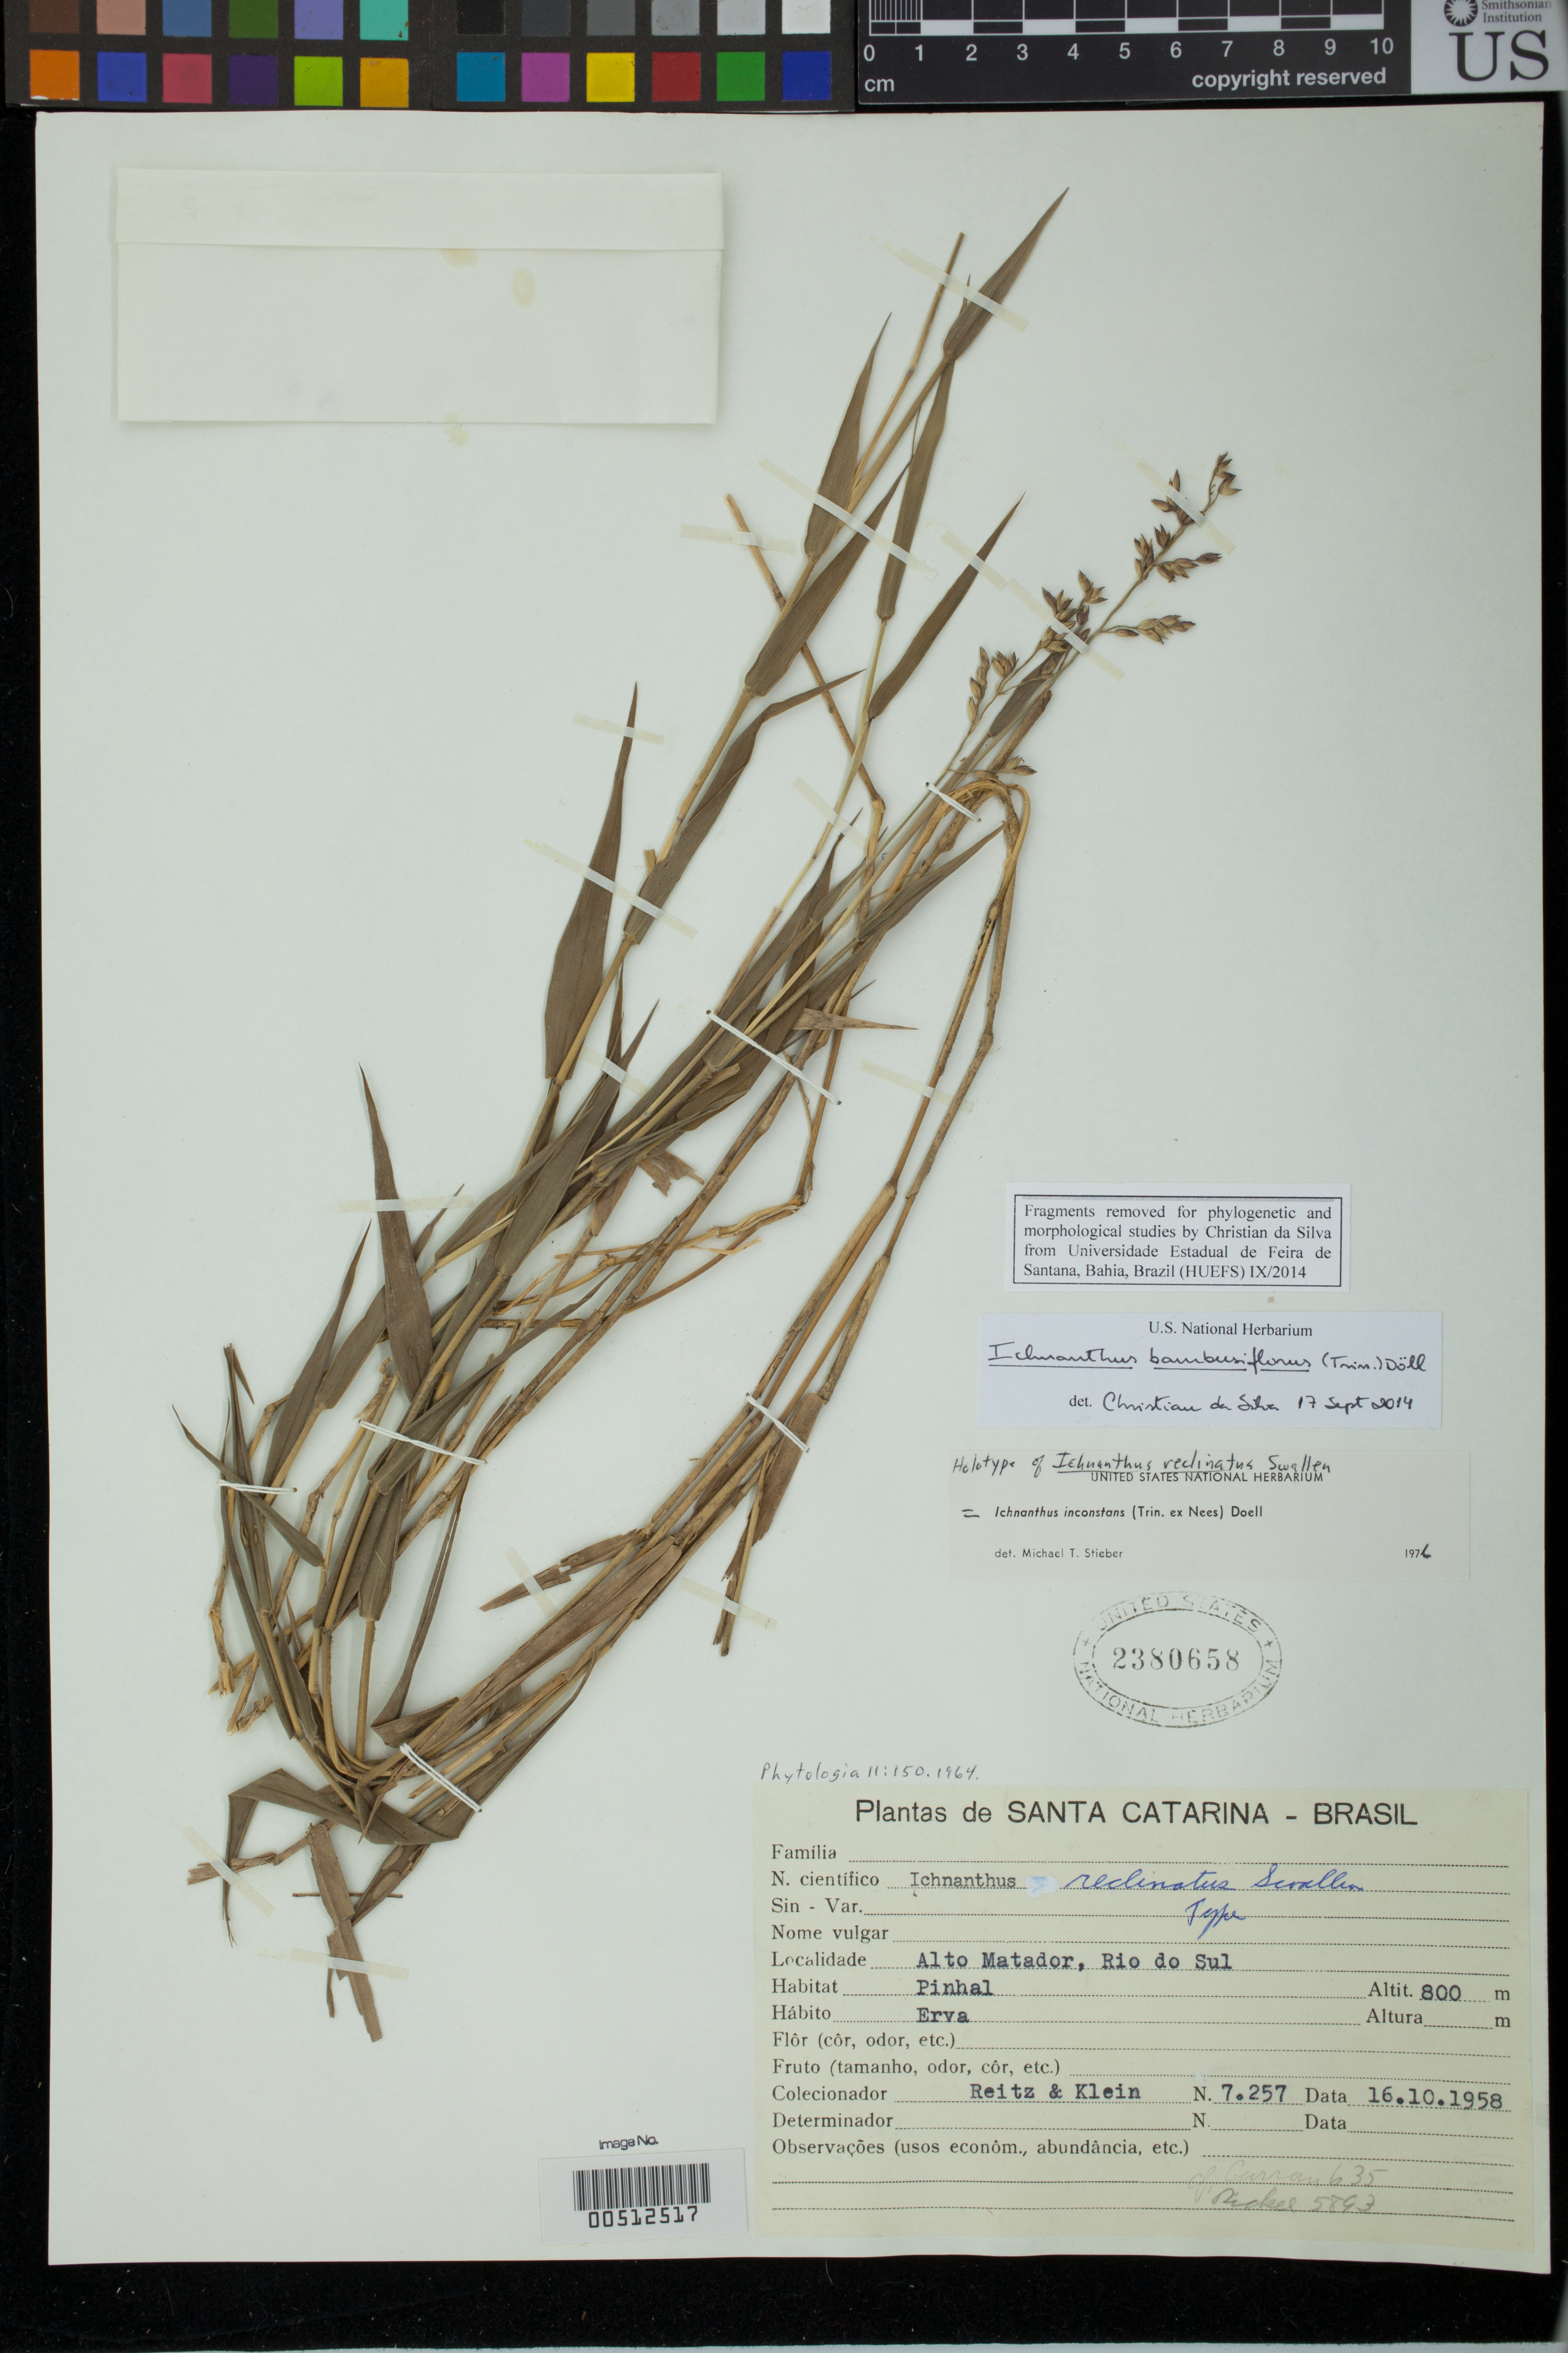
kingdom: Plantae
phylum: Tracheophyta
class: Liliopsida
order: Poales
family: Poaceae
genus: Ichnanthus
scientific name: Ichnanthus reclinatus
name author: Swallen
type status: Holotype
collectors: R. Reitz & R. M. Klein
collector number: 7257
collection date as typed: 16 Oct 1958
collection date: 1958-10-16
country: Brazil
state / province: Santa Catarina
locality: Alto Matador, Rio do Sul.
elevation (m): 800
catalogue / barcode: US 2380658